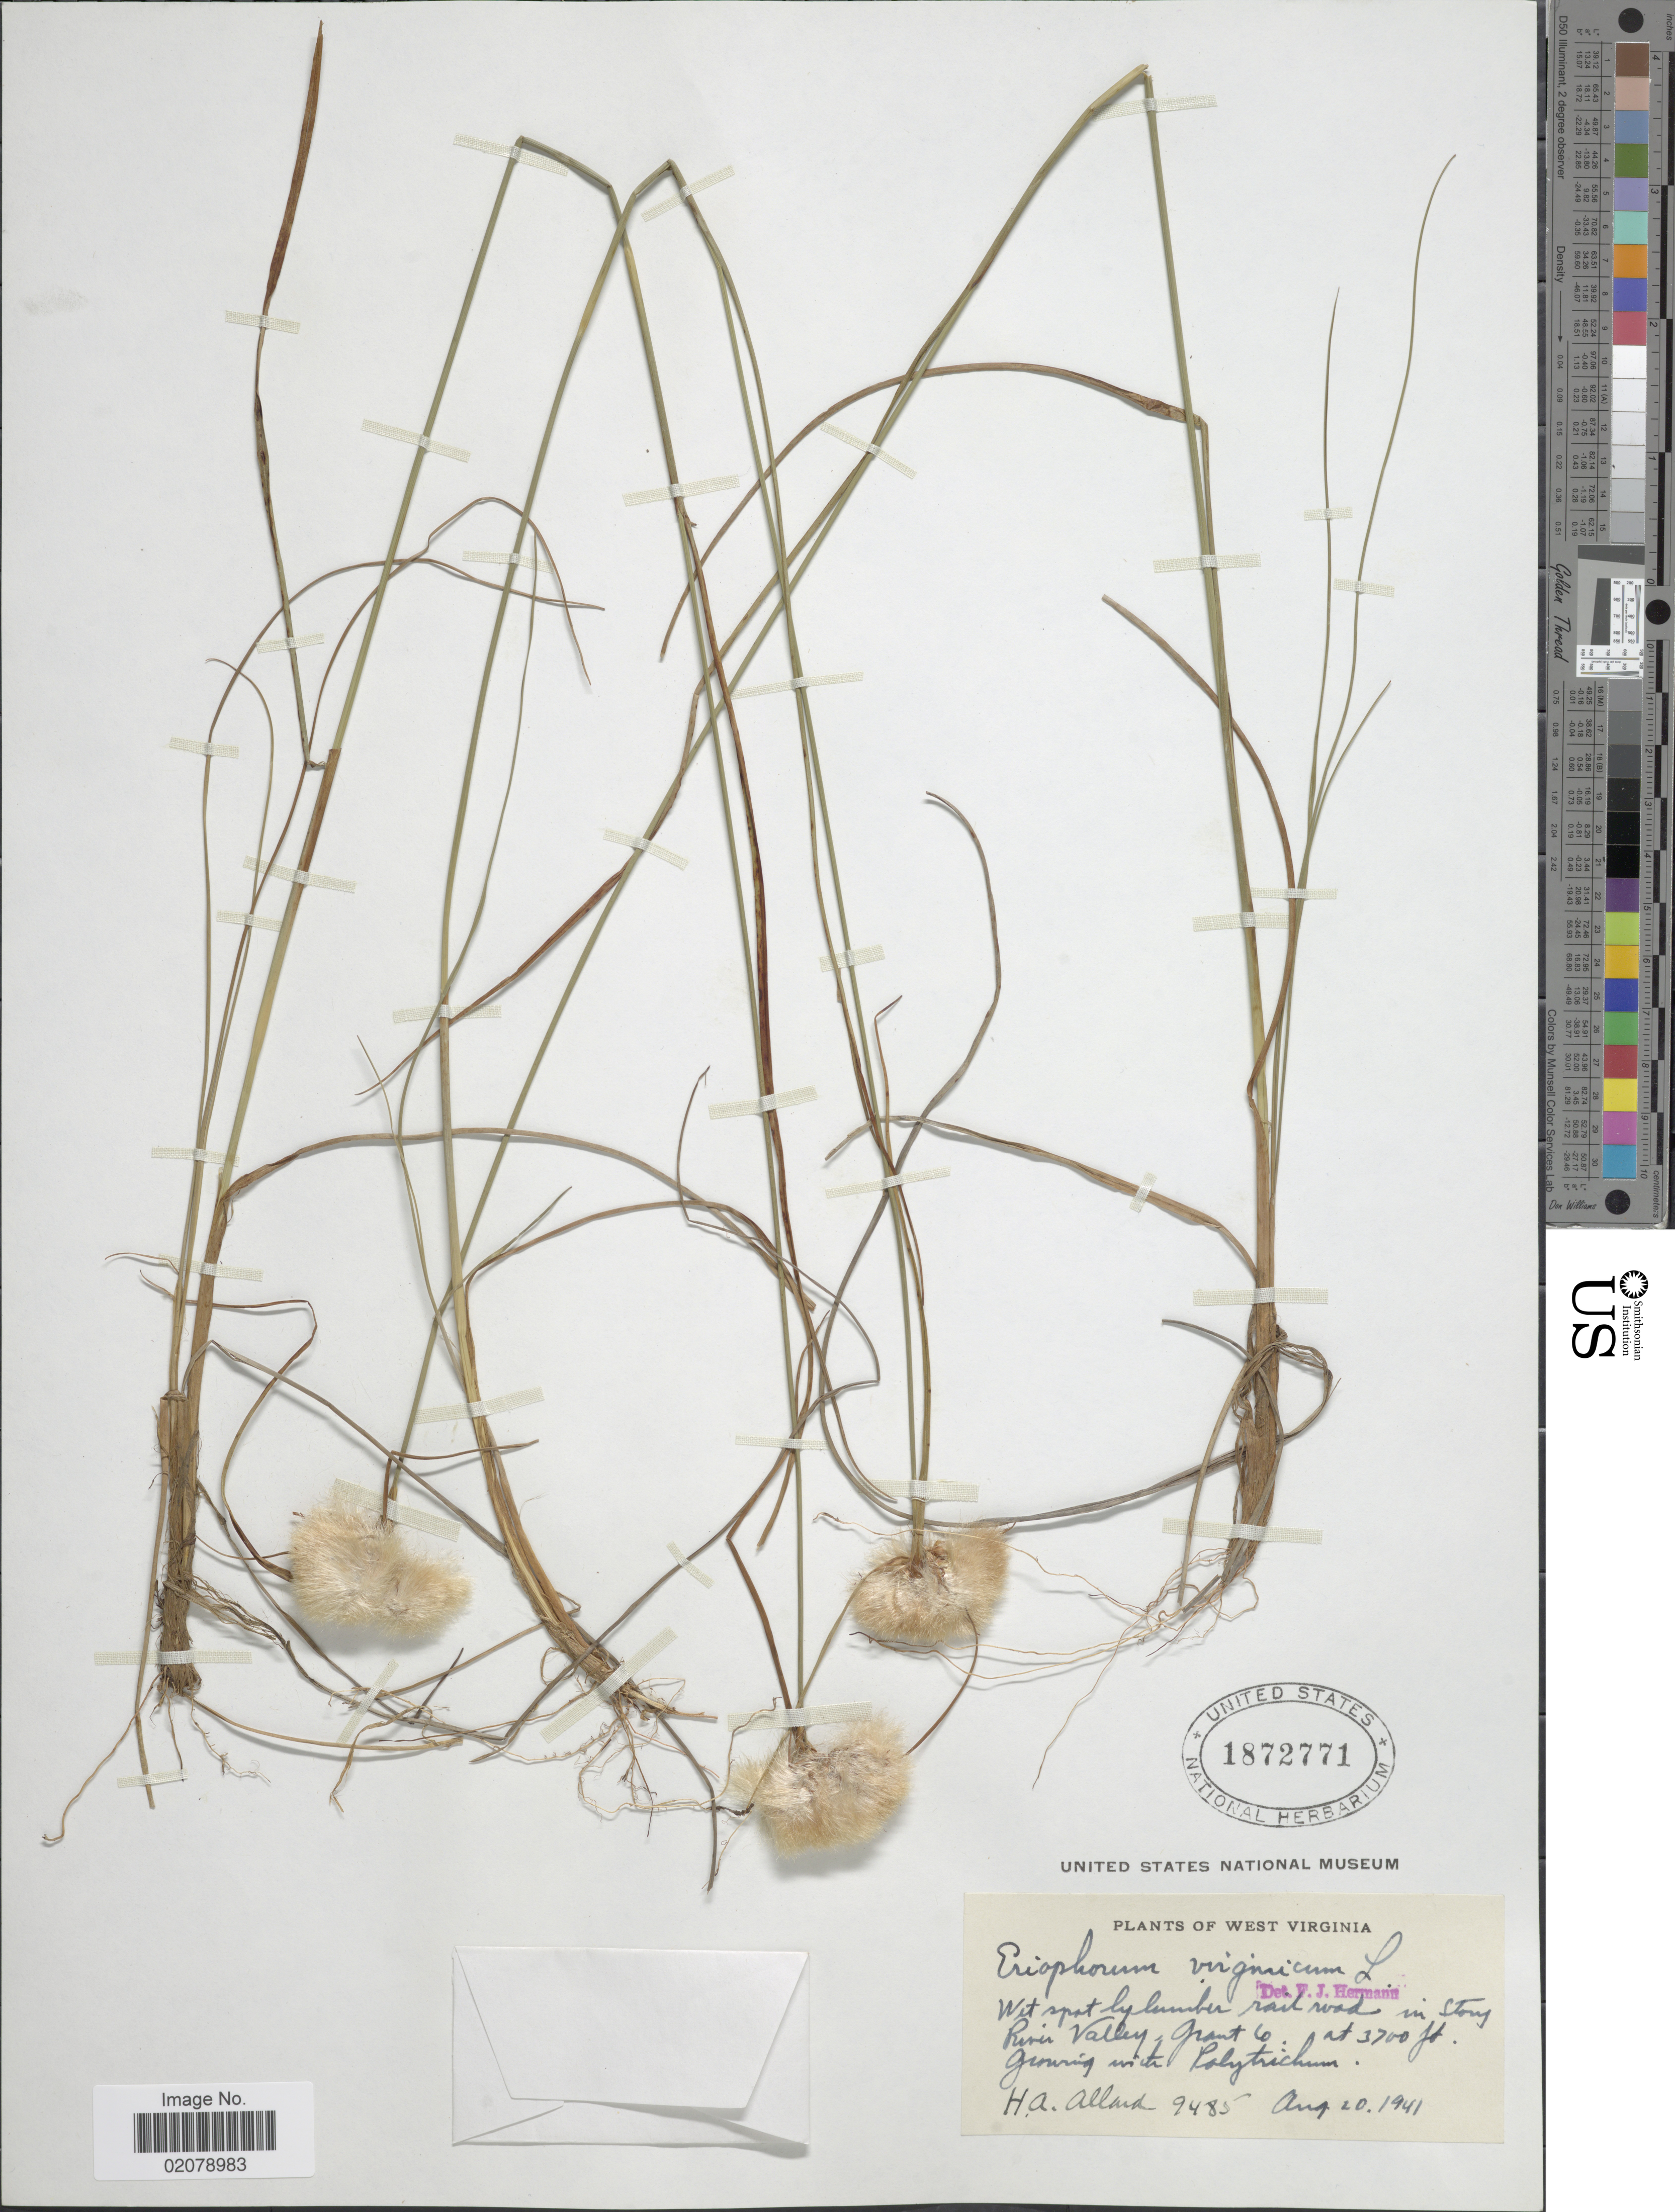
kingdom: Plantae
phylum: Tracheophyta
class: Liliopsida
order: Poales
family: Cyperaceae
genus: Eriophorum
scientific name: Eriophorum virginicum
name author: L.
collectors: H. A. Allard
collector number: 9485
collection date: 1941-08-20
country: United States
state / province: West Virginia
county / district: Grant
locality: Railroad in stony River Valley, Grant Co.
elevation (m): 1128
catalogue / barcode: US 1872771